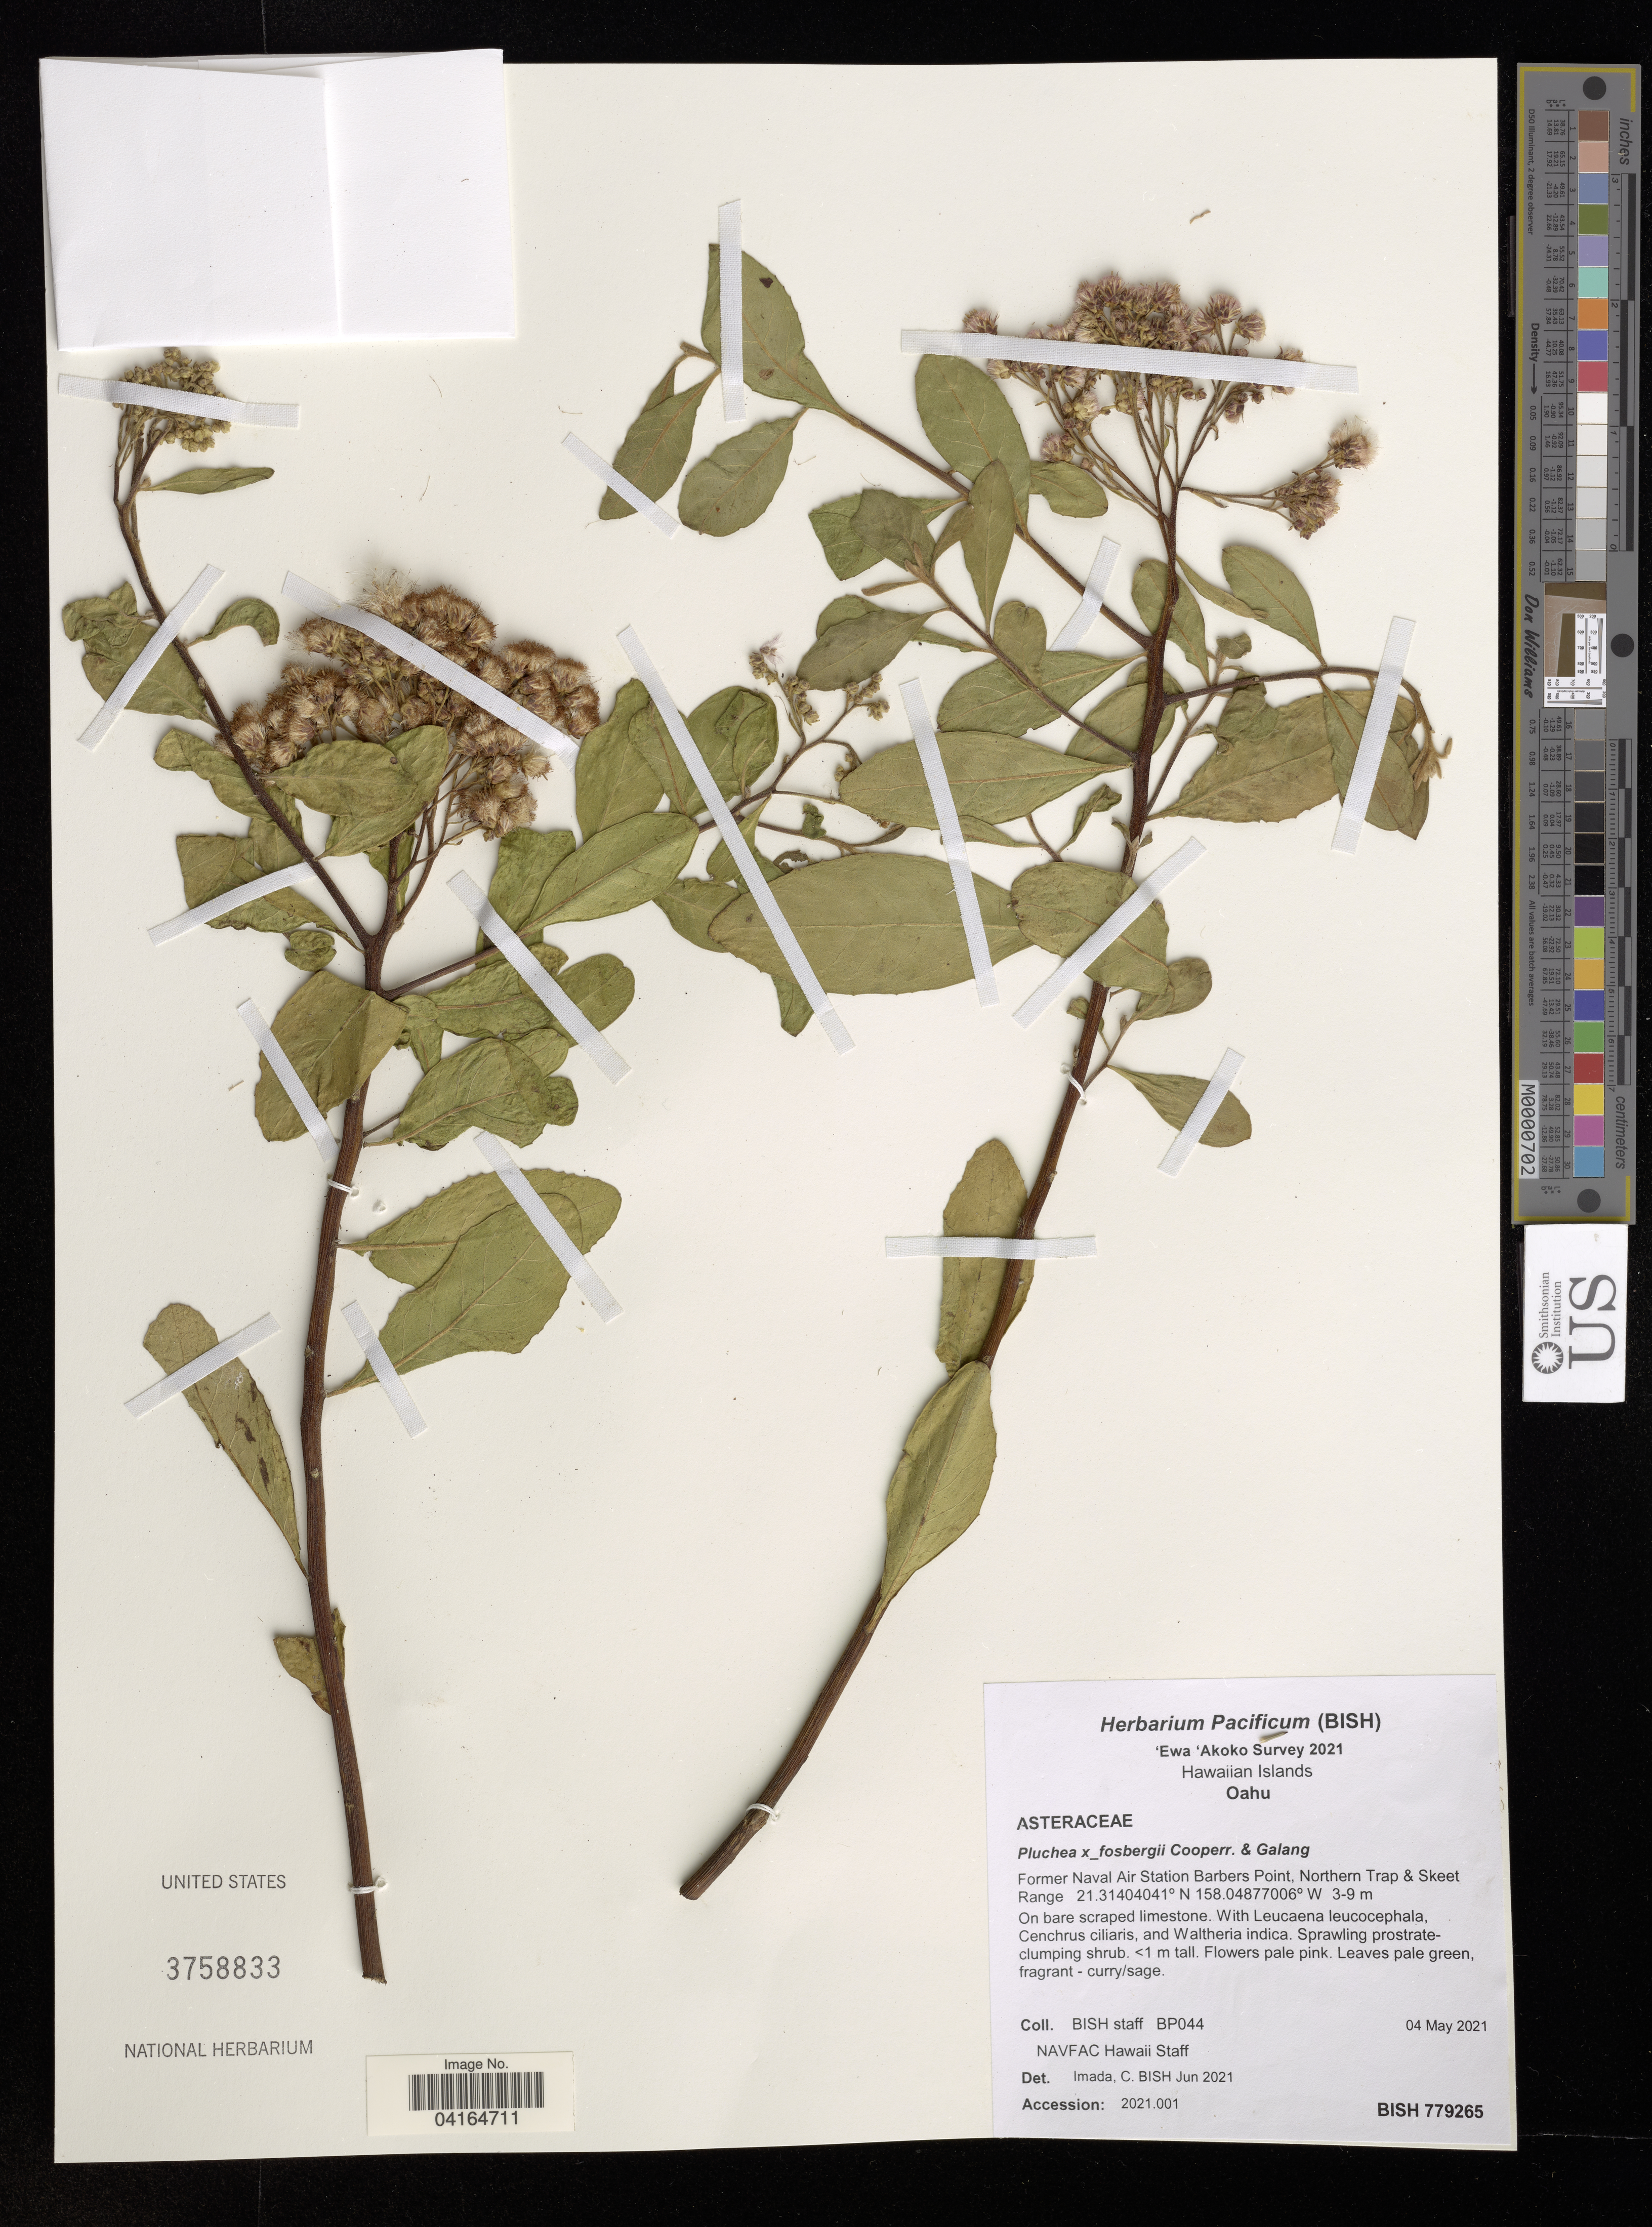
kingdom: Plantae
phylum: Tracheophyta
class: Magnoliopsida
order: Asterales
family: Asteraceae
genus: Pluchea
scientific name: Pluchea x fosbergii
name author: Cooperr. & Galang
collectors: Bernice P. Bishop Museum & N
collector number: BP044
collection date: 2021-05-04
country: United States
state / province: Hawaii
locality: Hawaiian Islands. Oahu. Former Naval Air Station Barbers Point, Northern Trap & Skeet Range.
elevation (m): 3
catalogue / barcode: US 3758833